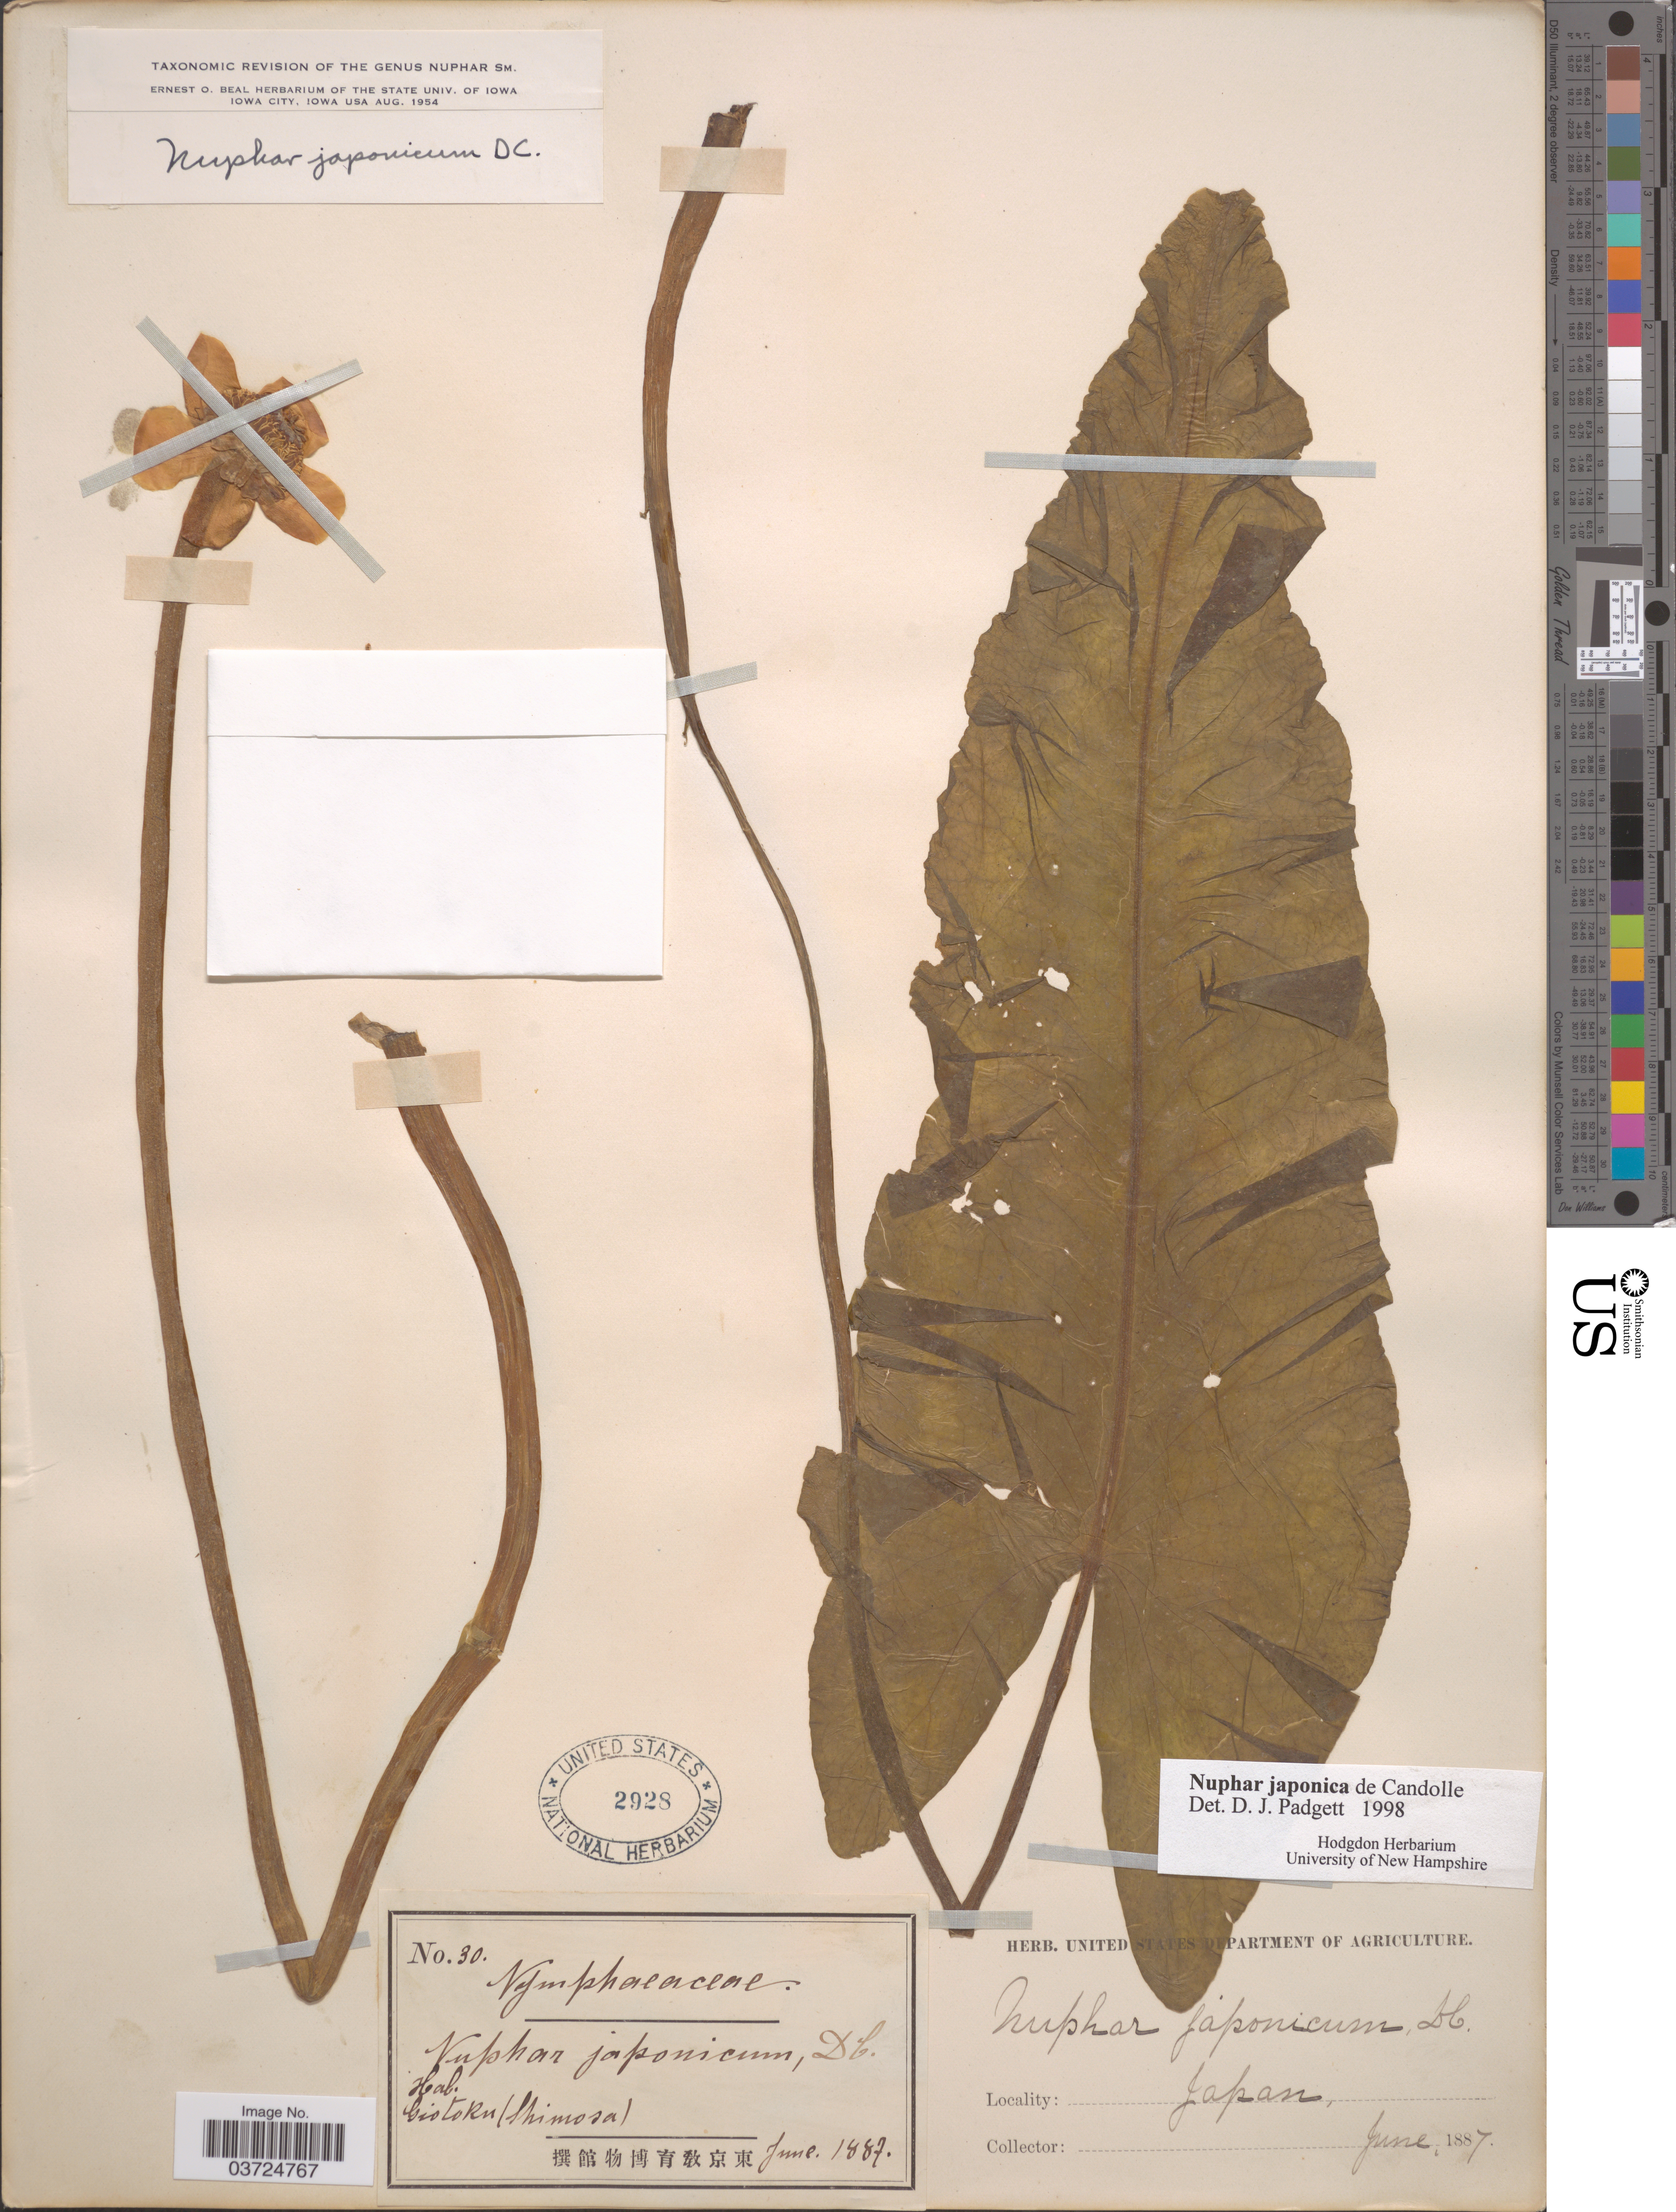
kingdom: Plantae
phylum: Tracheophyta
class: Magnoliopsida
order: Nymphaeales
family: Nymphaeaceae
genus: Nuphar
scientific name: Nuphar japonica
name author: DC.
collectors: ex herb. U. S. Department of Agriculture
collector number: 30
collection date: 1887-06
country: Japan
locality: Giotoku (Shimosa).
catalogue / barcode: US 2928